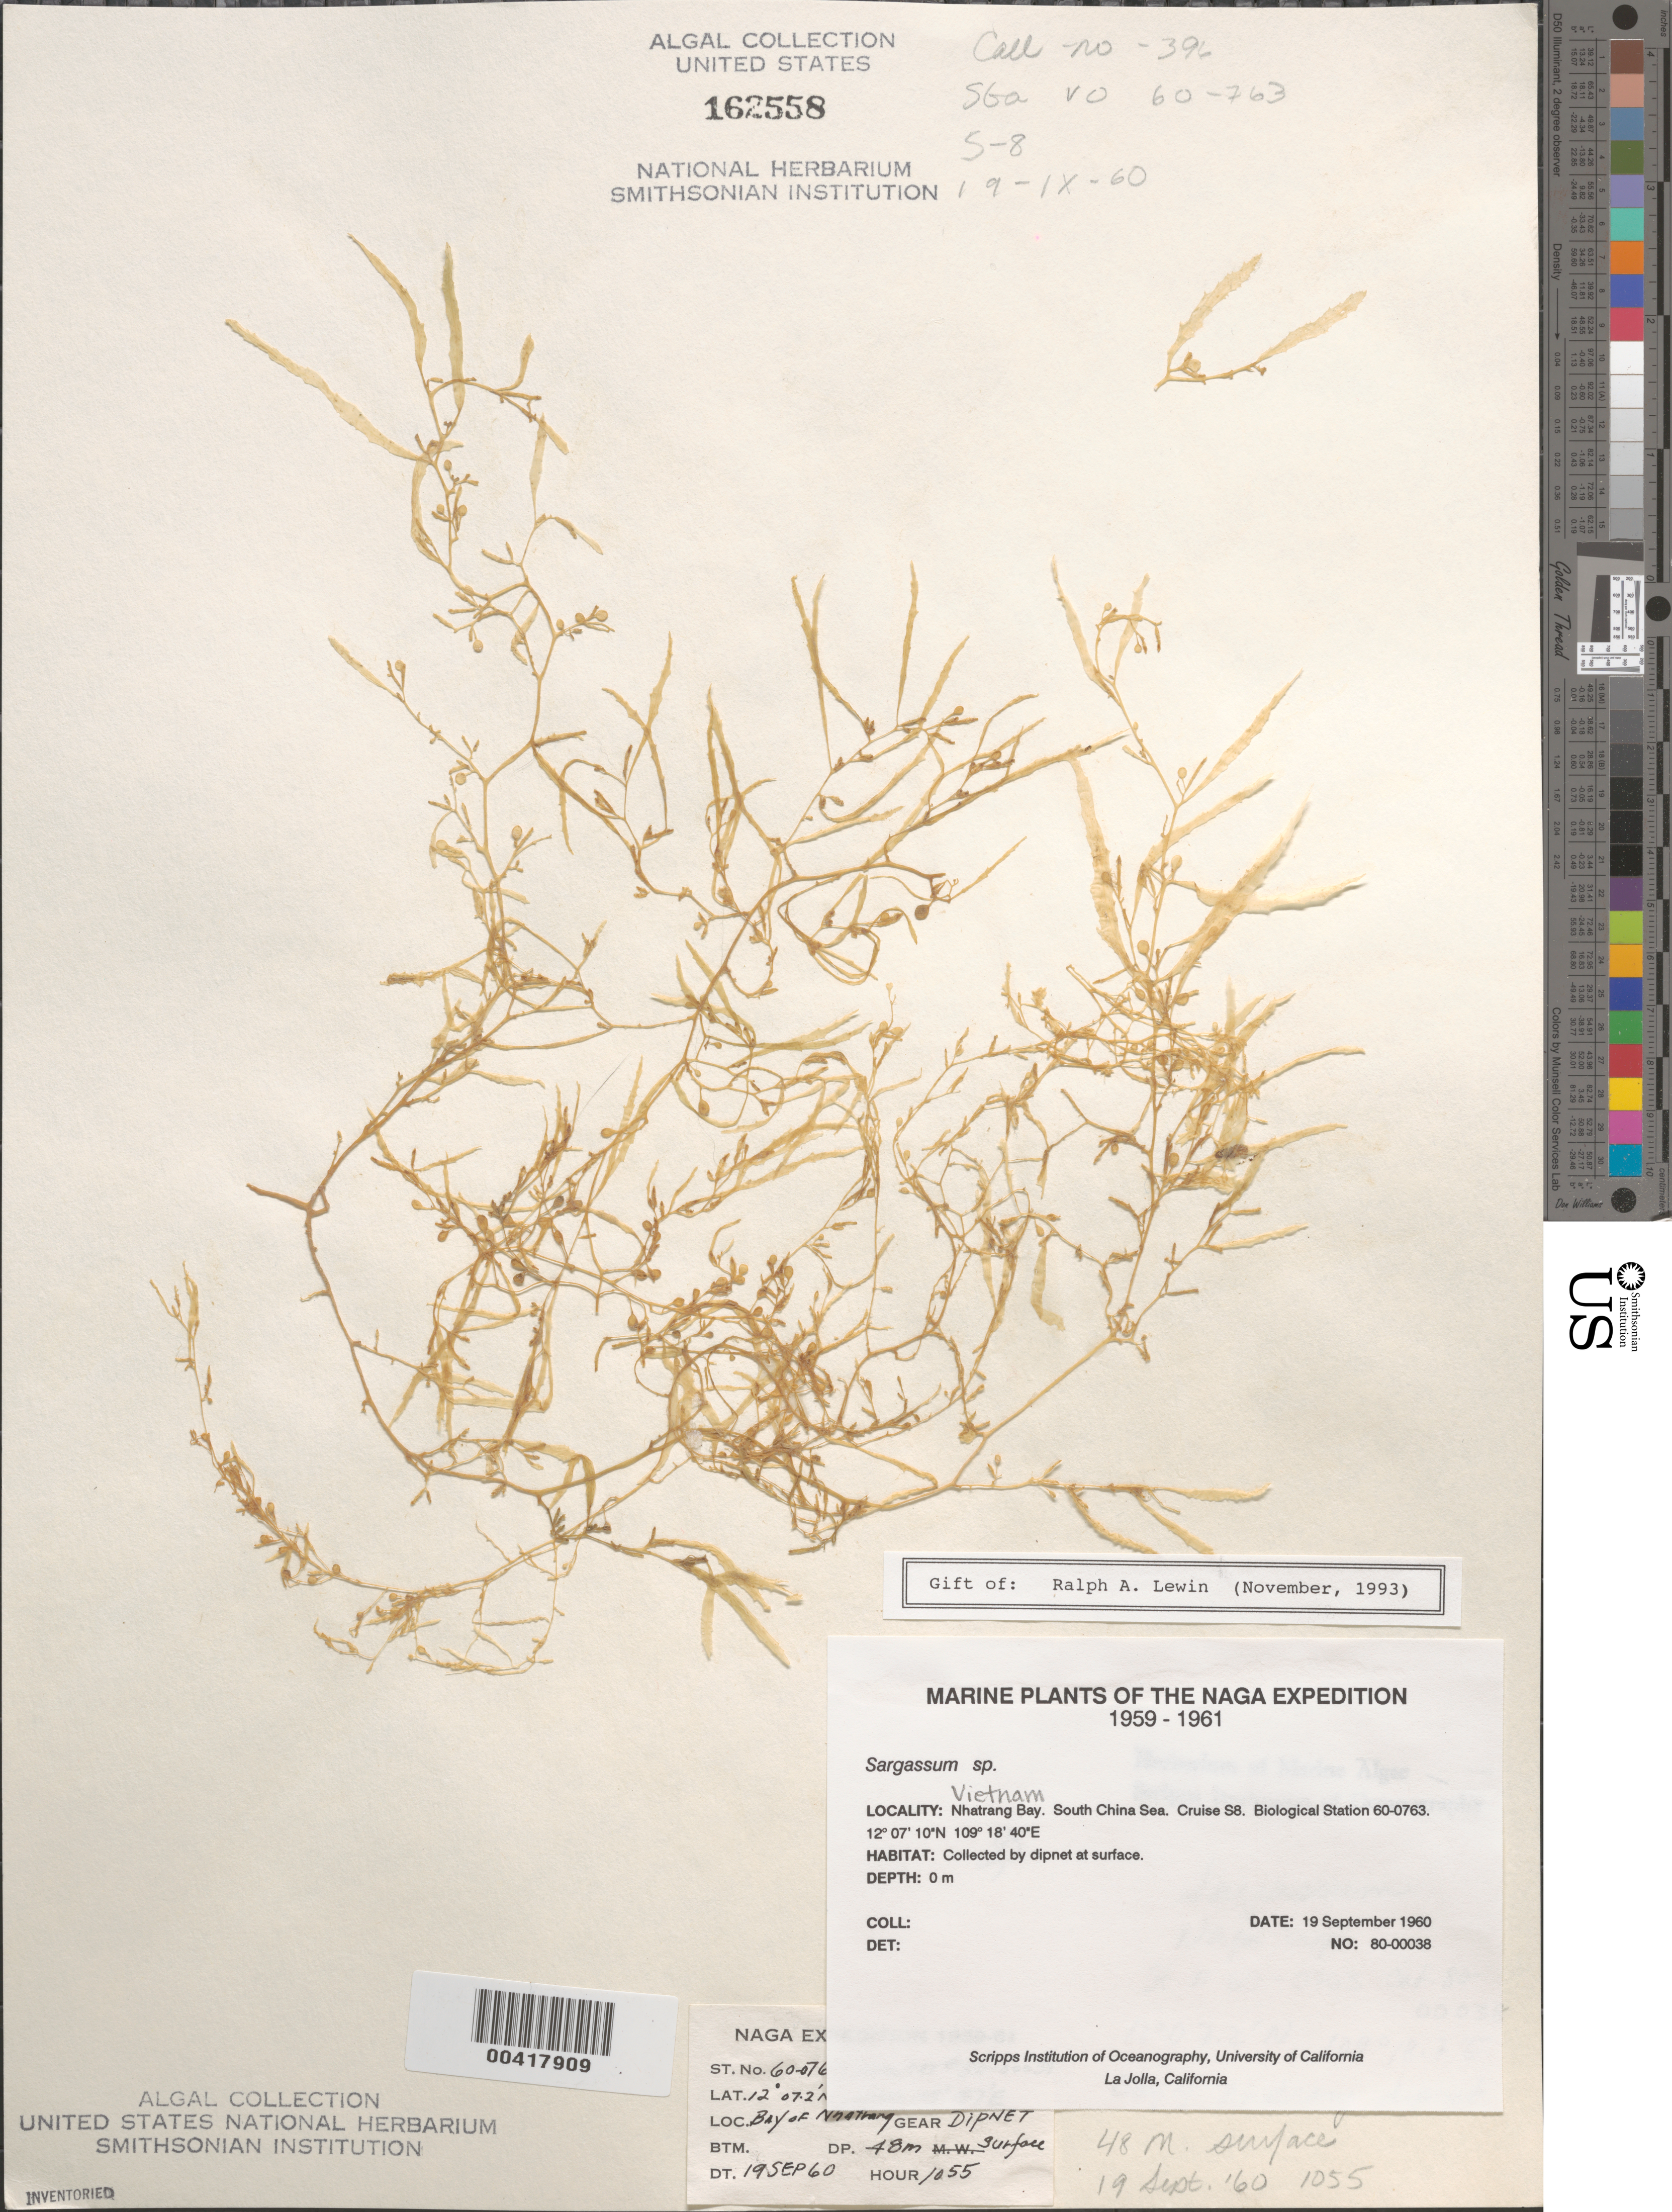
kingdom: Chromista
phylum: Ochrophyta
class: Phaeophyceae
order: Fucales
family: Sargassaceae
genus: Sargassum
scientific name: Sargassum sp.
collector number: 80-00038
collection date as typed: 19 Sep 1960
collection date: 1960-09-19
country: Vietnam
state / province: Phu Khanh Province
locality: Nhatrang Bay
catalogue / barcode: US 162558